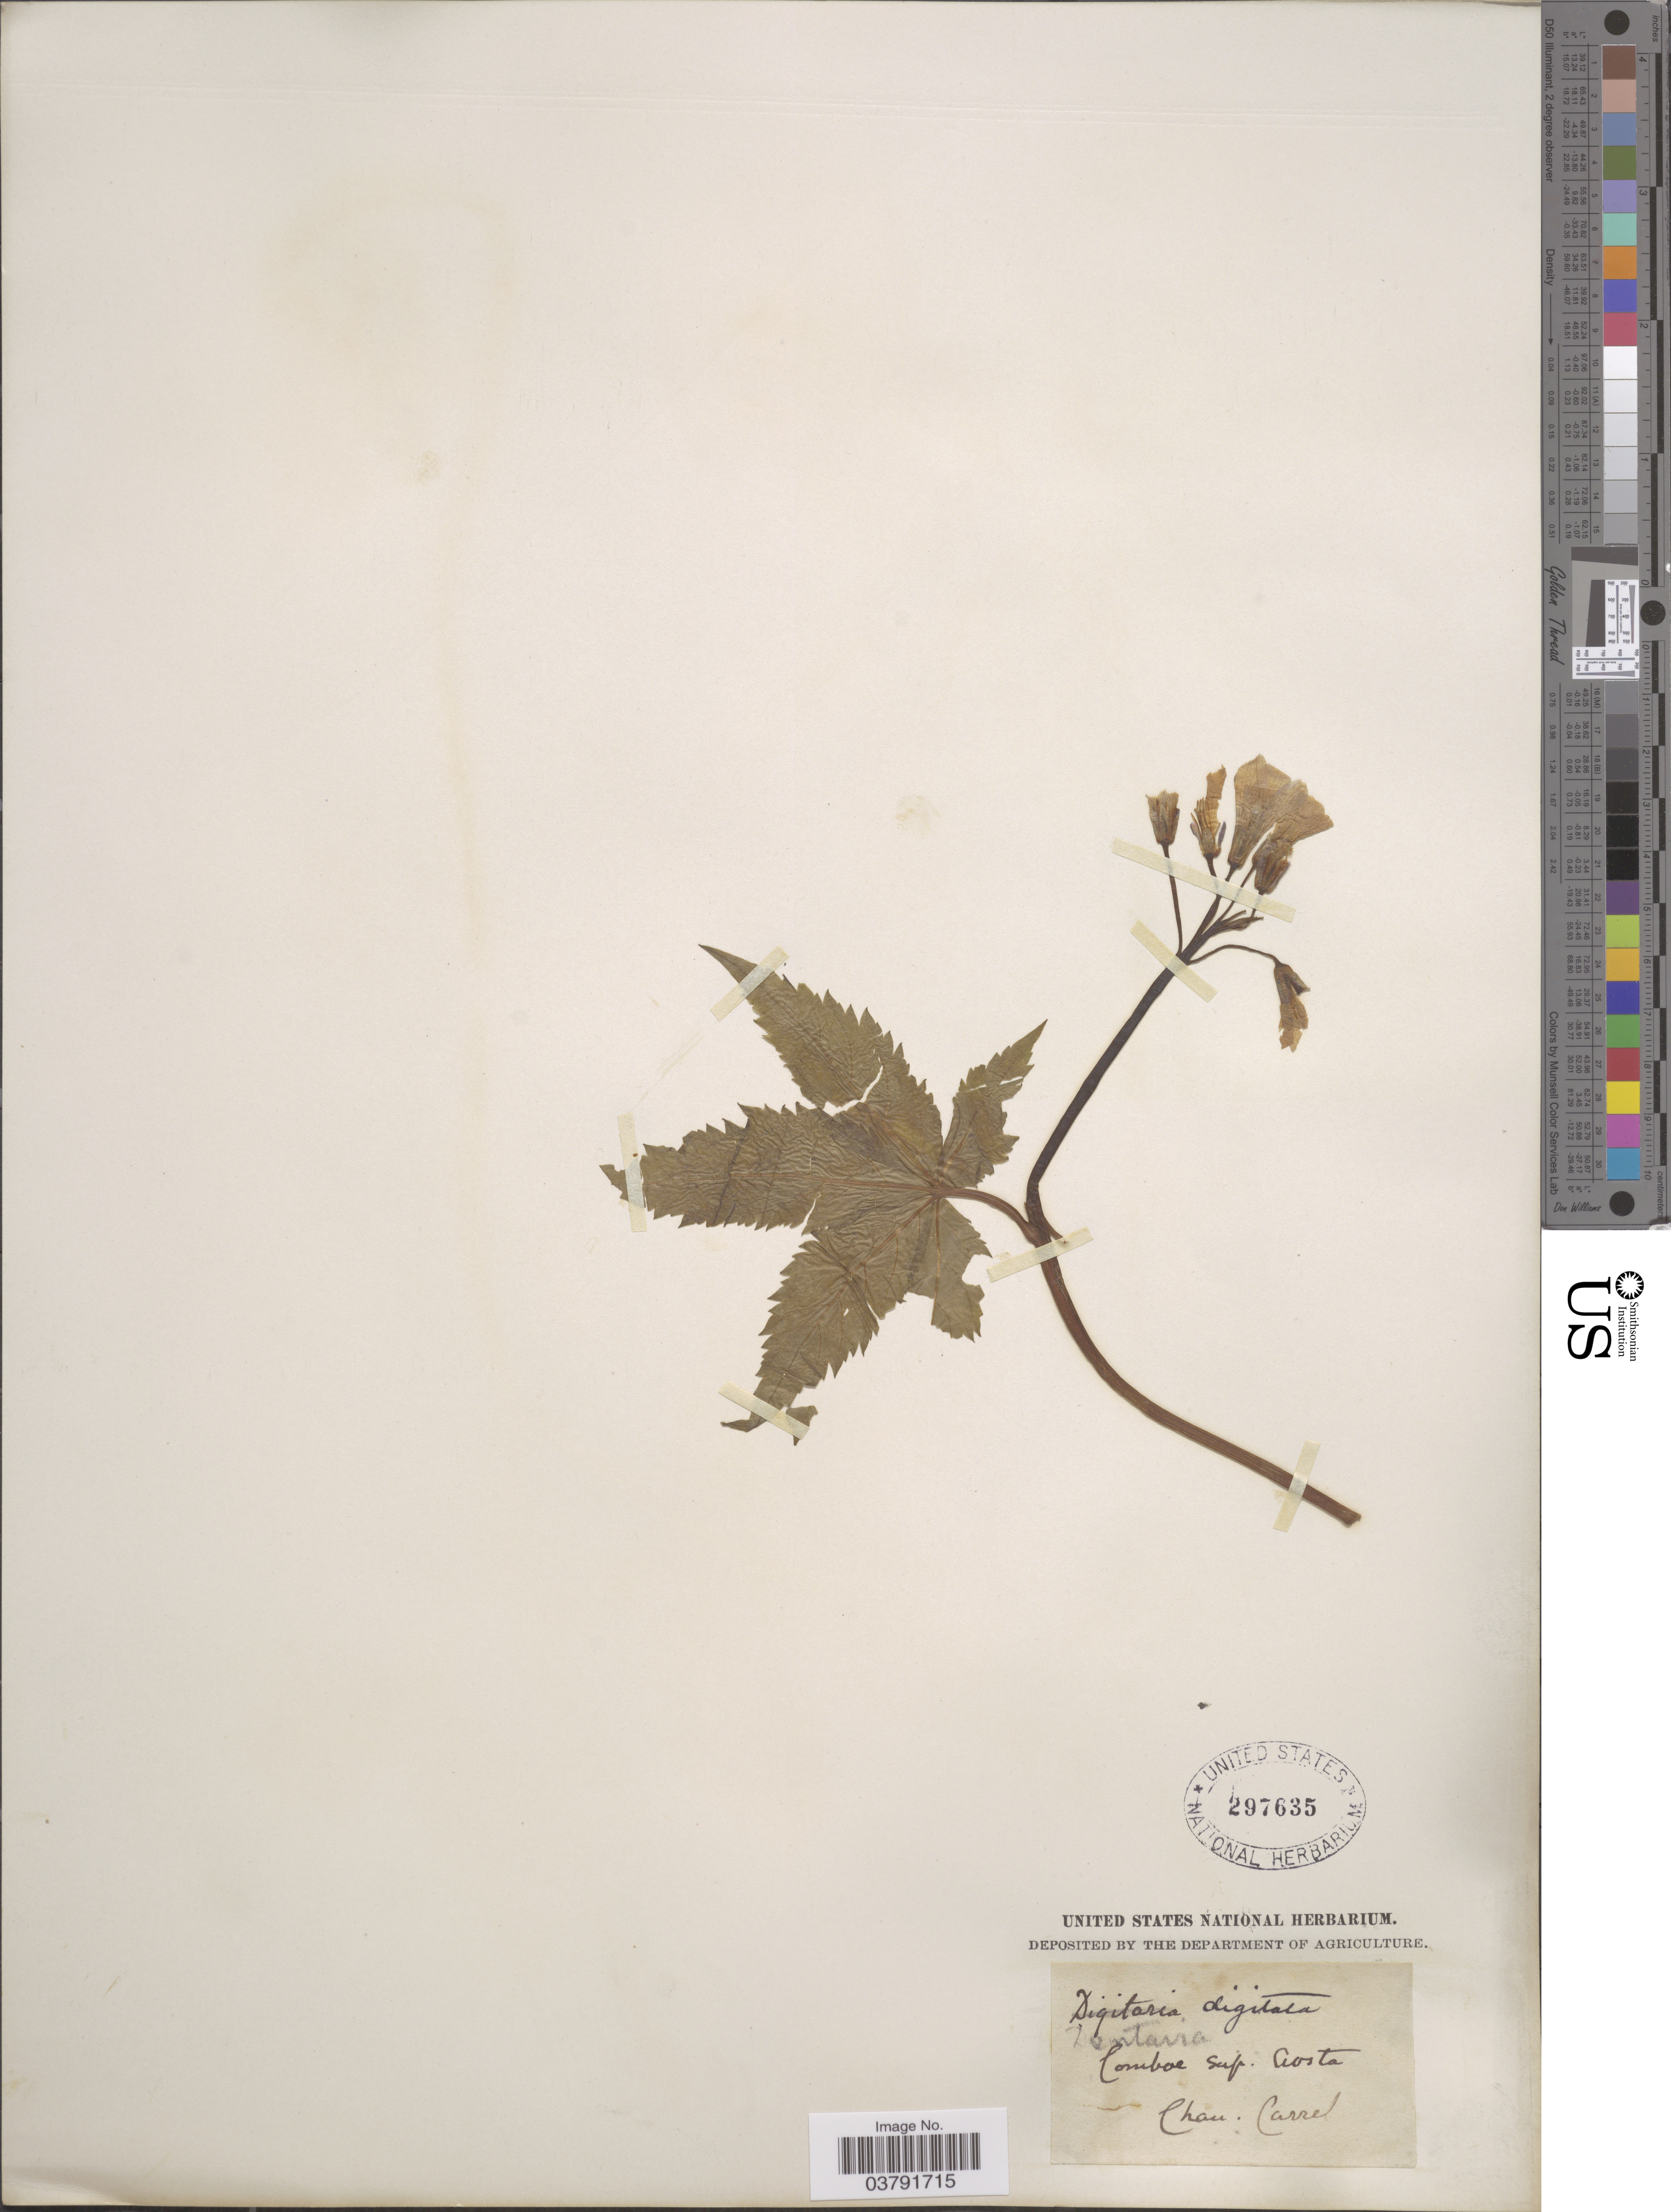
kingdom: Plantae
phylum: Tracheophyta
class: Magnoliopsida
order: Brassicales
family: Brassicaceae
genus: Dentaria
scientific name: Dentaria digitata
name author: Lam.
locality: Comboe sup Costa. [interpreted]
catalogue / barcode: US 297635